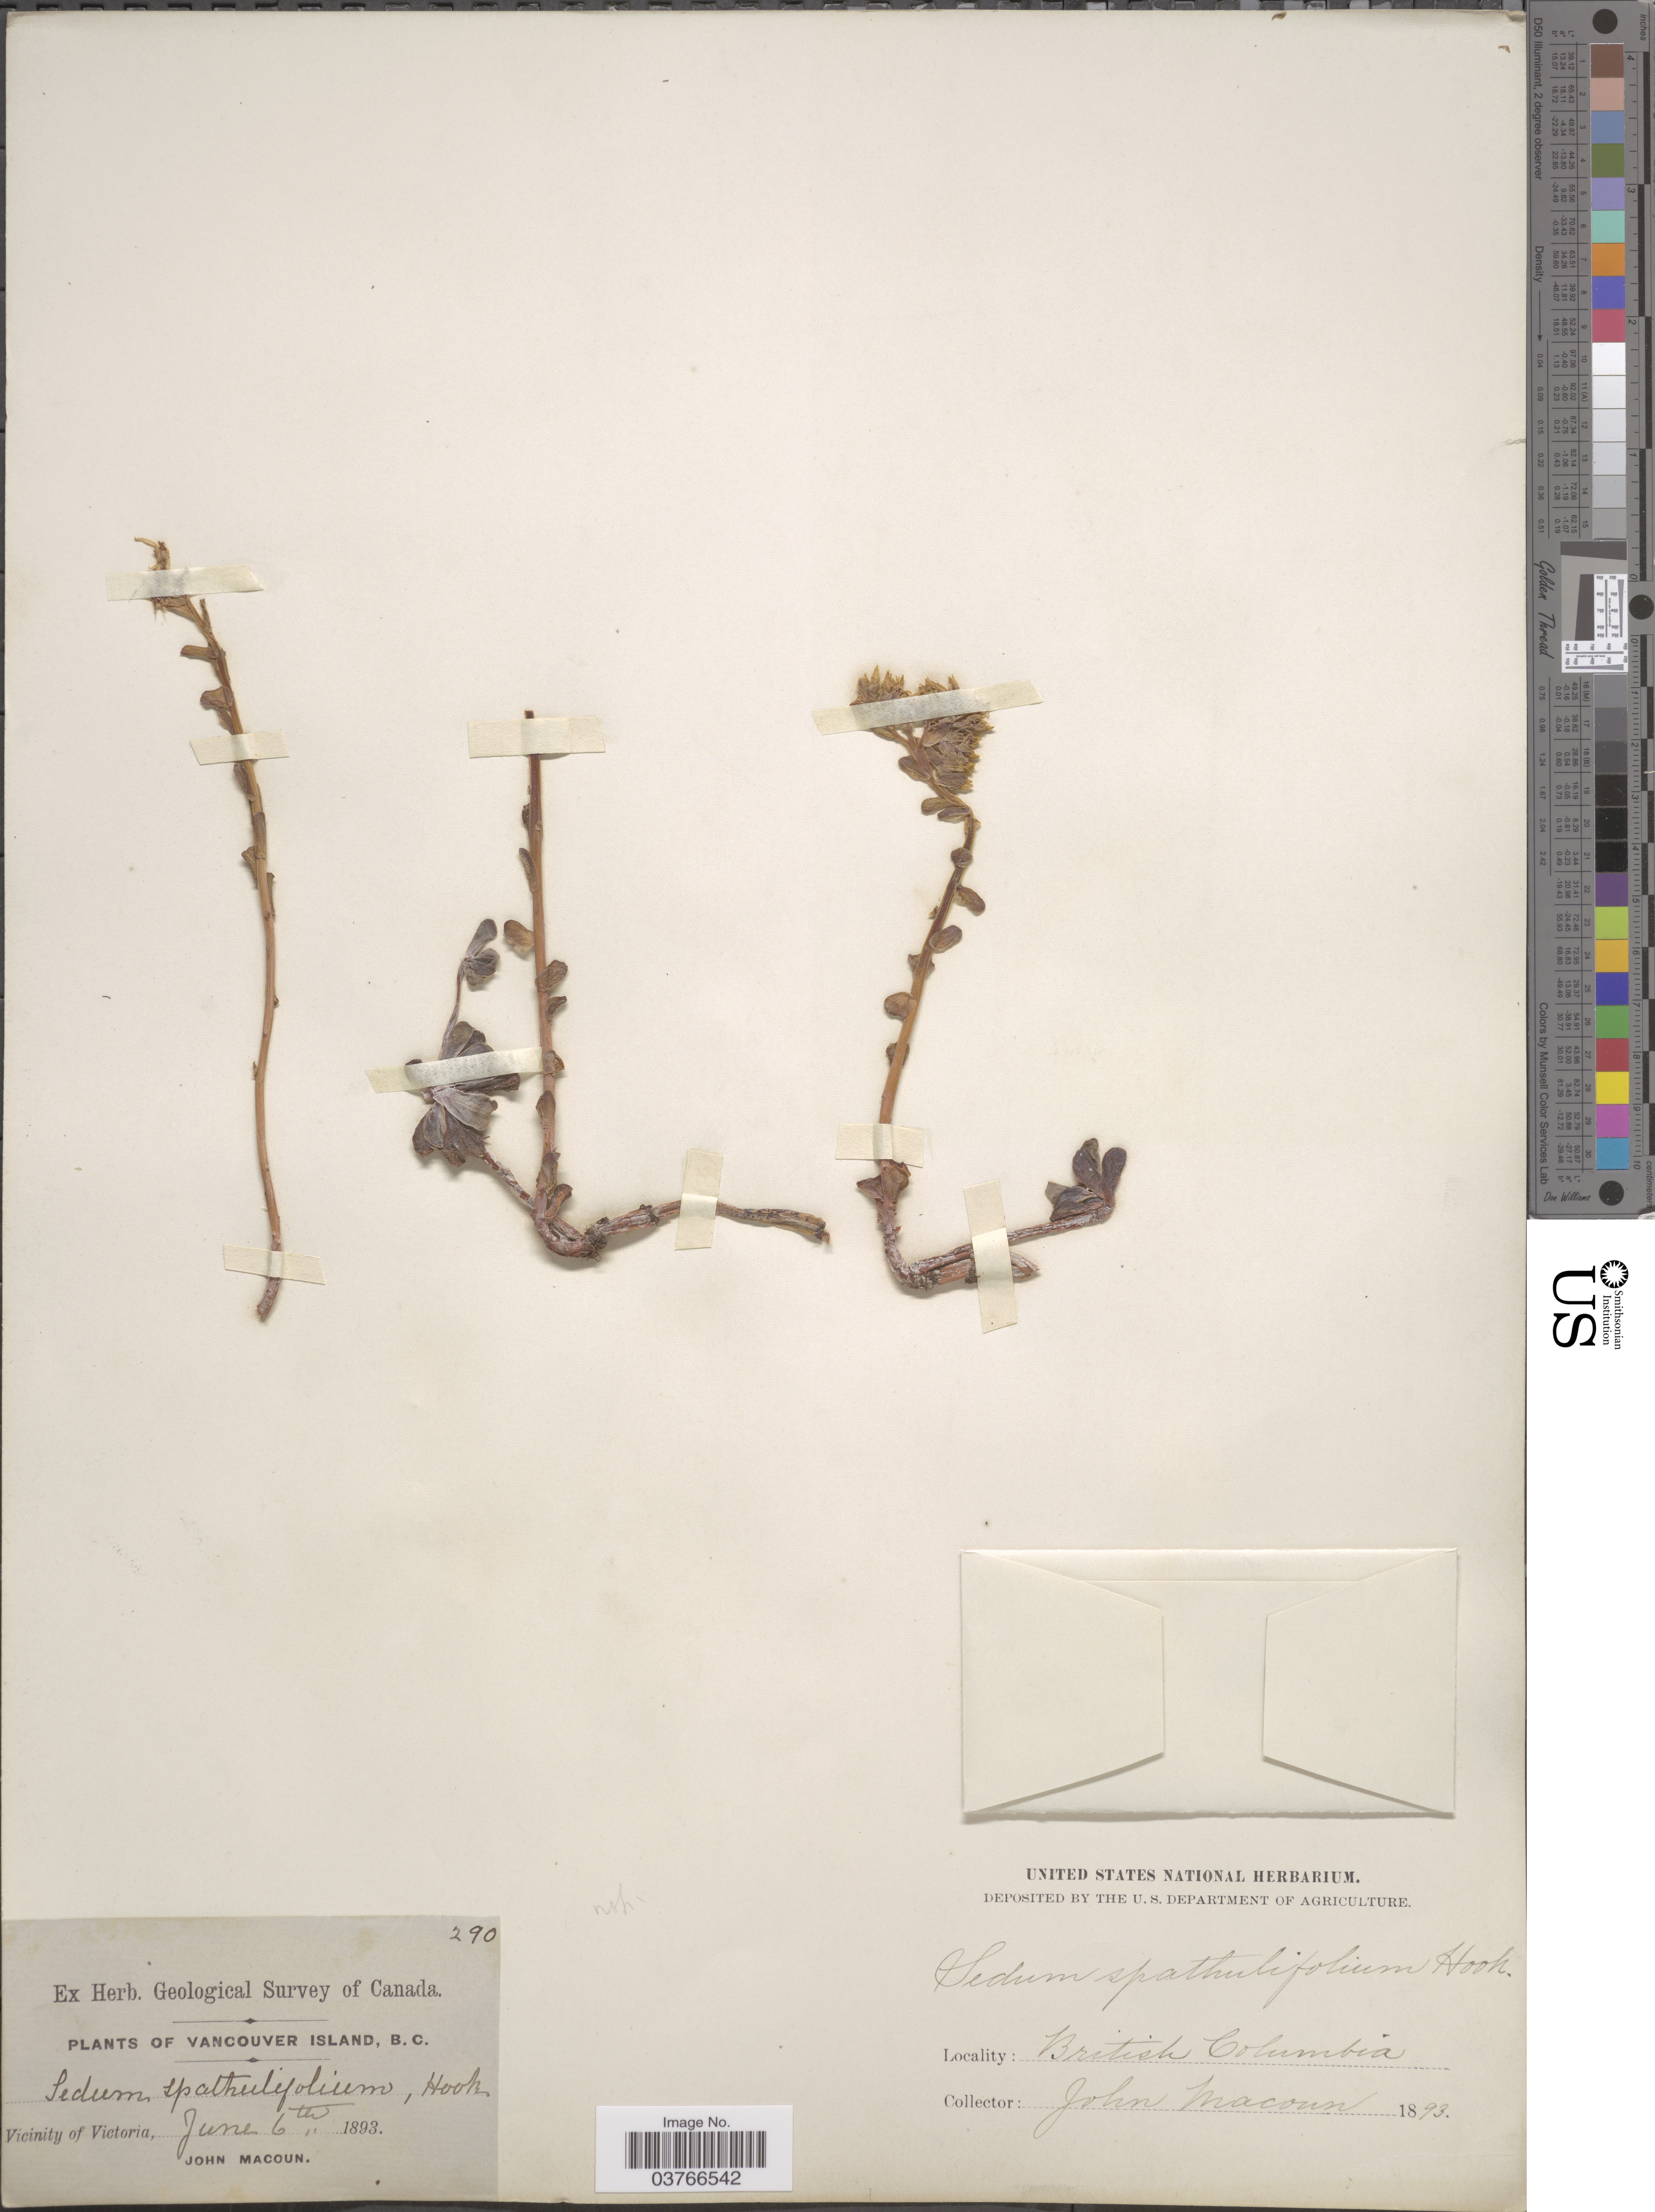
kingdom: Plantae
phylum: Tracheophyta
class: Magnoliopsida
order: Saxifragales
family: Crassulaceae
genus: Sedum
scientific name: Sedum spathulifolium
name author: Hook.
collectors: J. Macoun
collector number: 290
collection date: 1893-06-06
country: Canada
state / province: British Columbia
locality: Vancouver Island. Vicinity of Victoria.